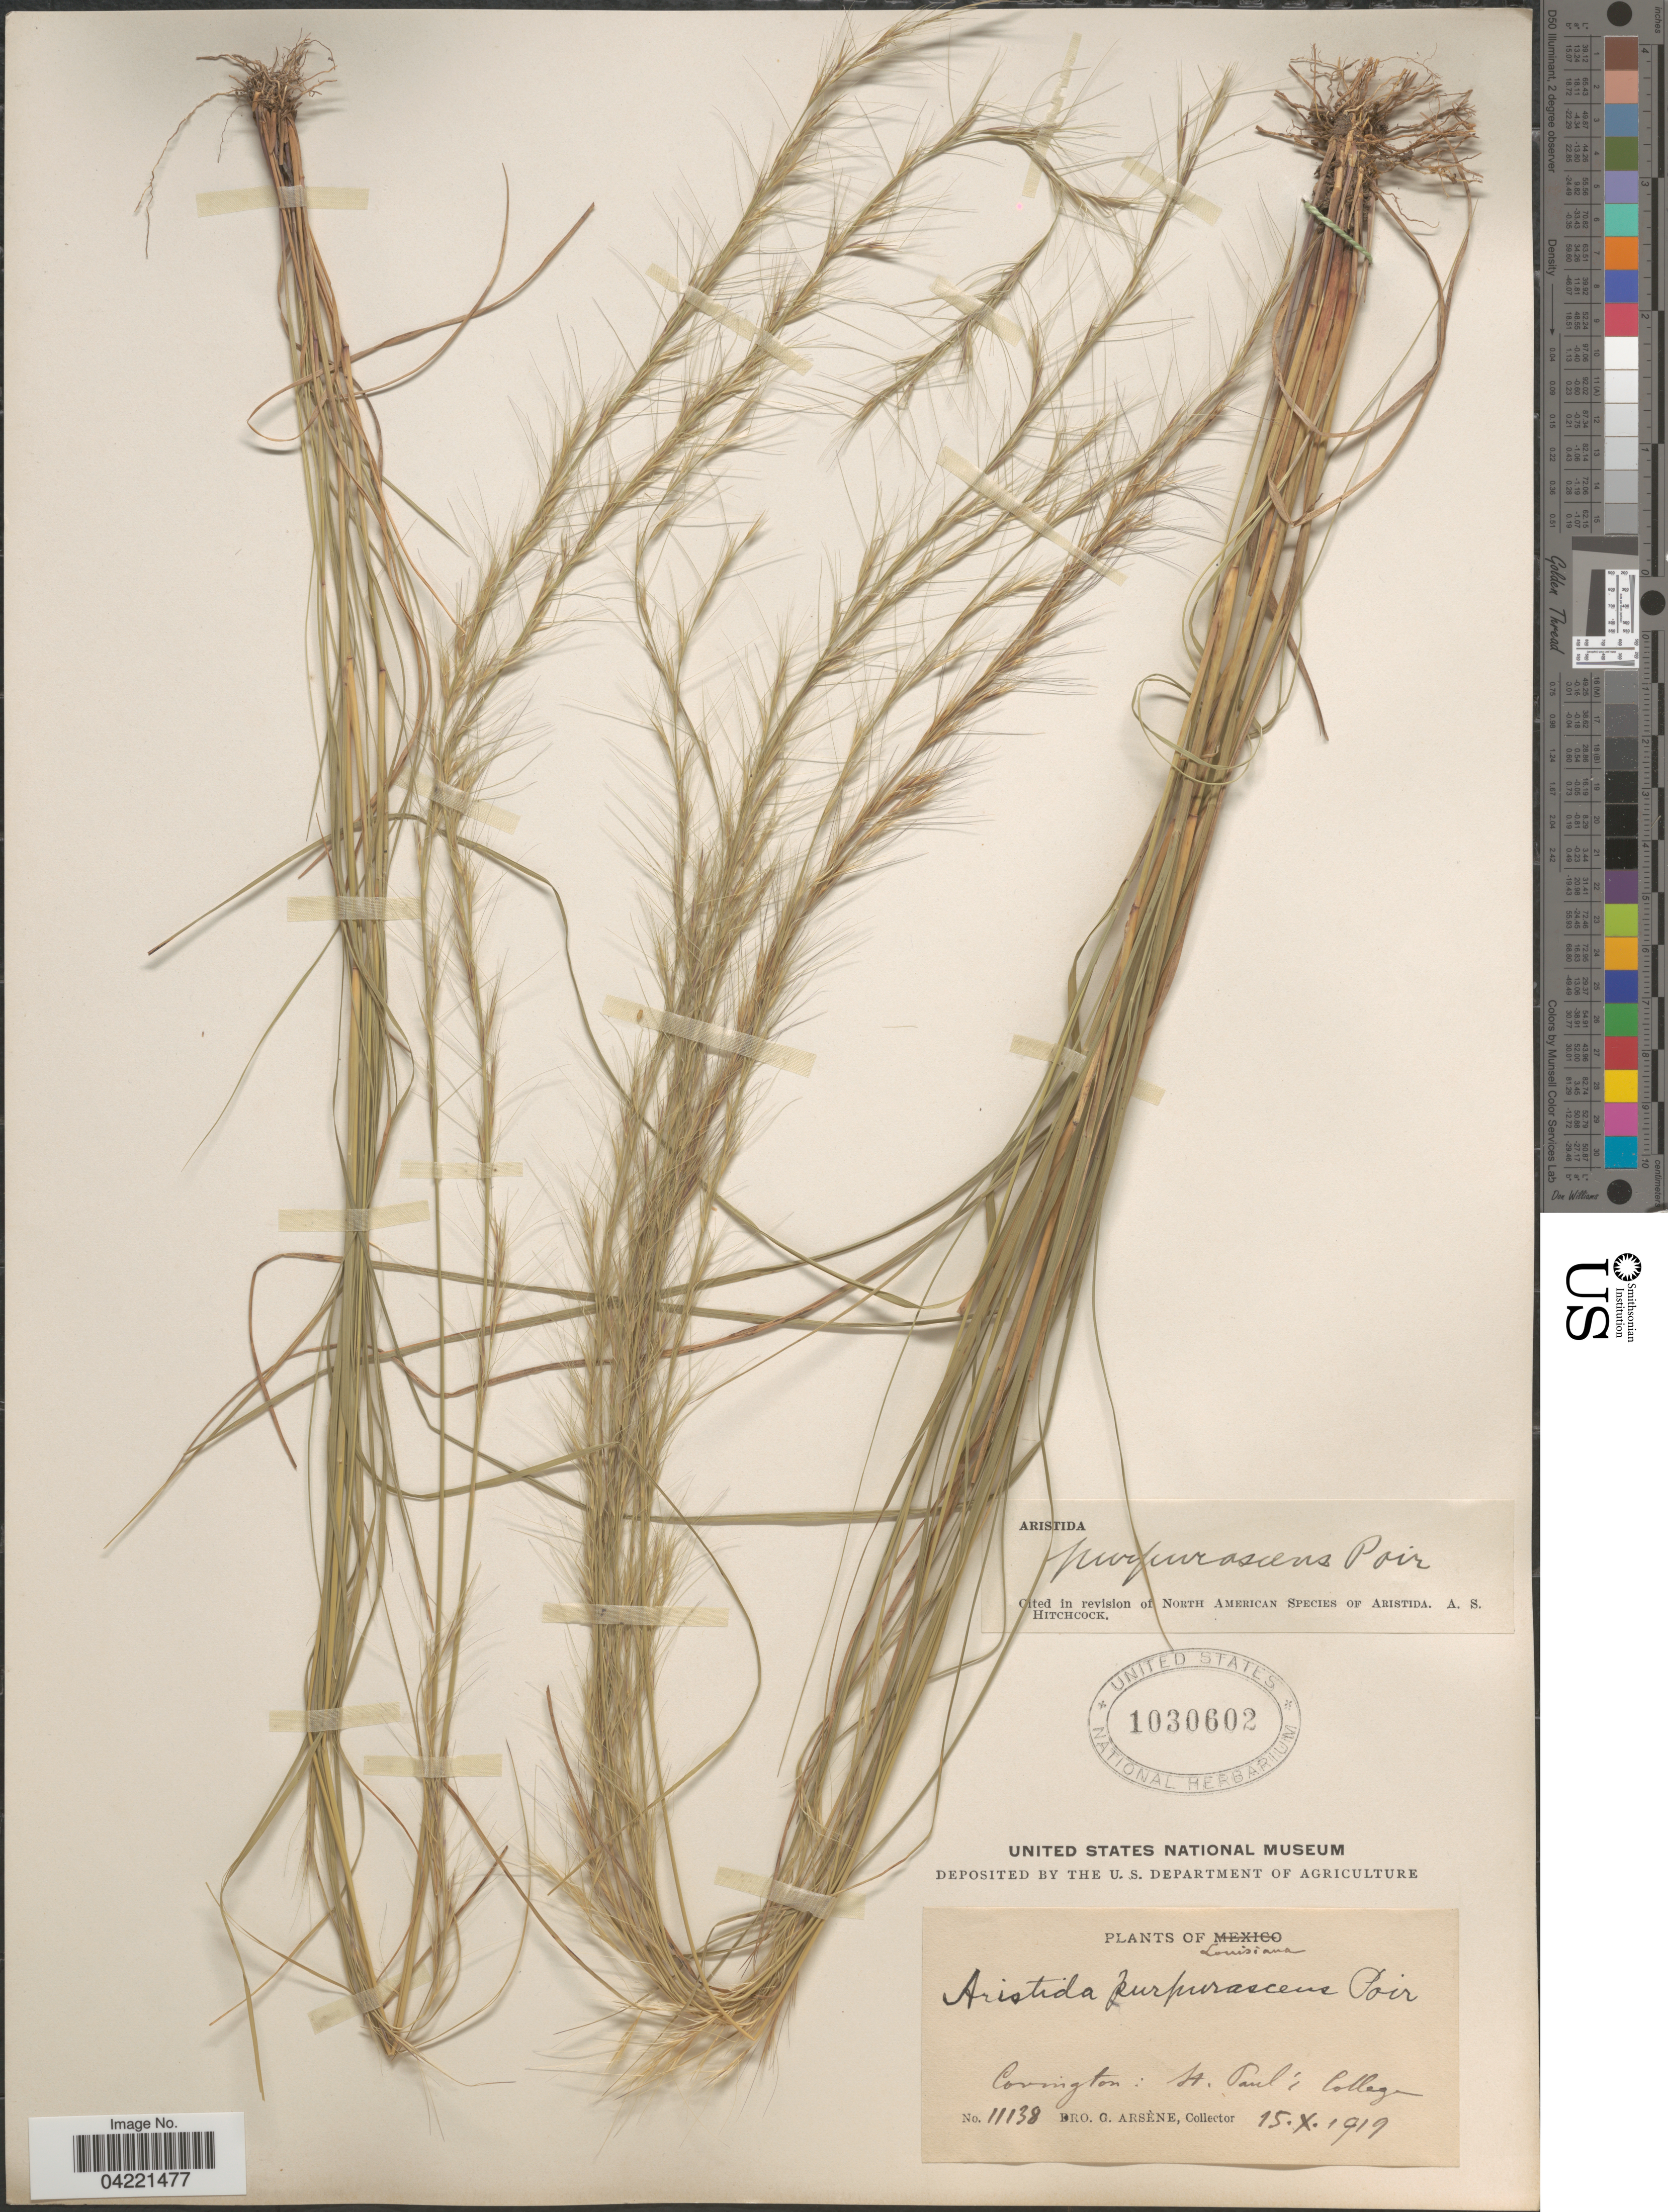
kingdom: Plantae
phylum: Tracheophyta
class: Liliopsida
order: Poales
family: Poaceae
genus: Aristida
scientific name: Aristida purpurascens var. purpurescens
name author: Poir.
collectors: Bro. G. Arsène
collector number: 11138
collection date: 1919-10-15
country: United States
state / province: Louisiana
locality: Covington: H. Paul's College.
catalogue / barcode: US 1030602